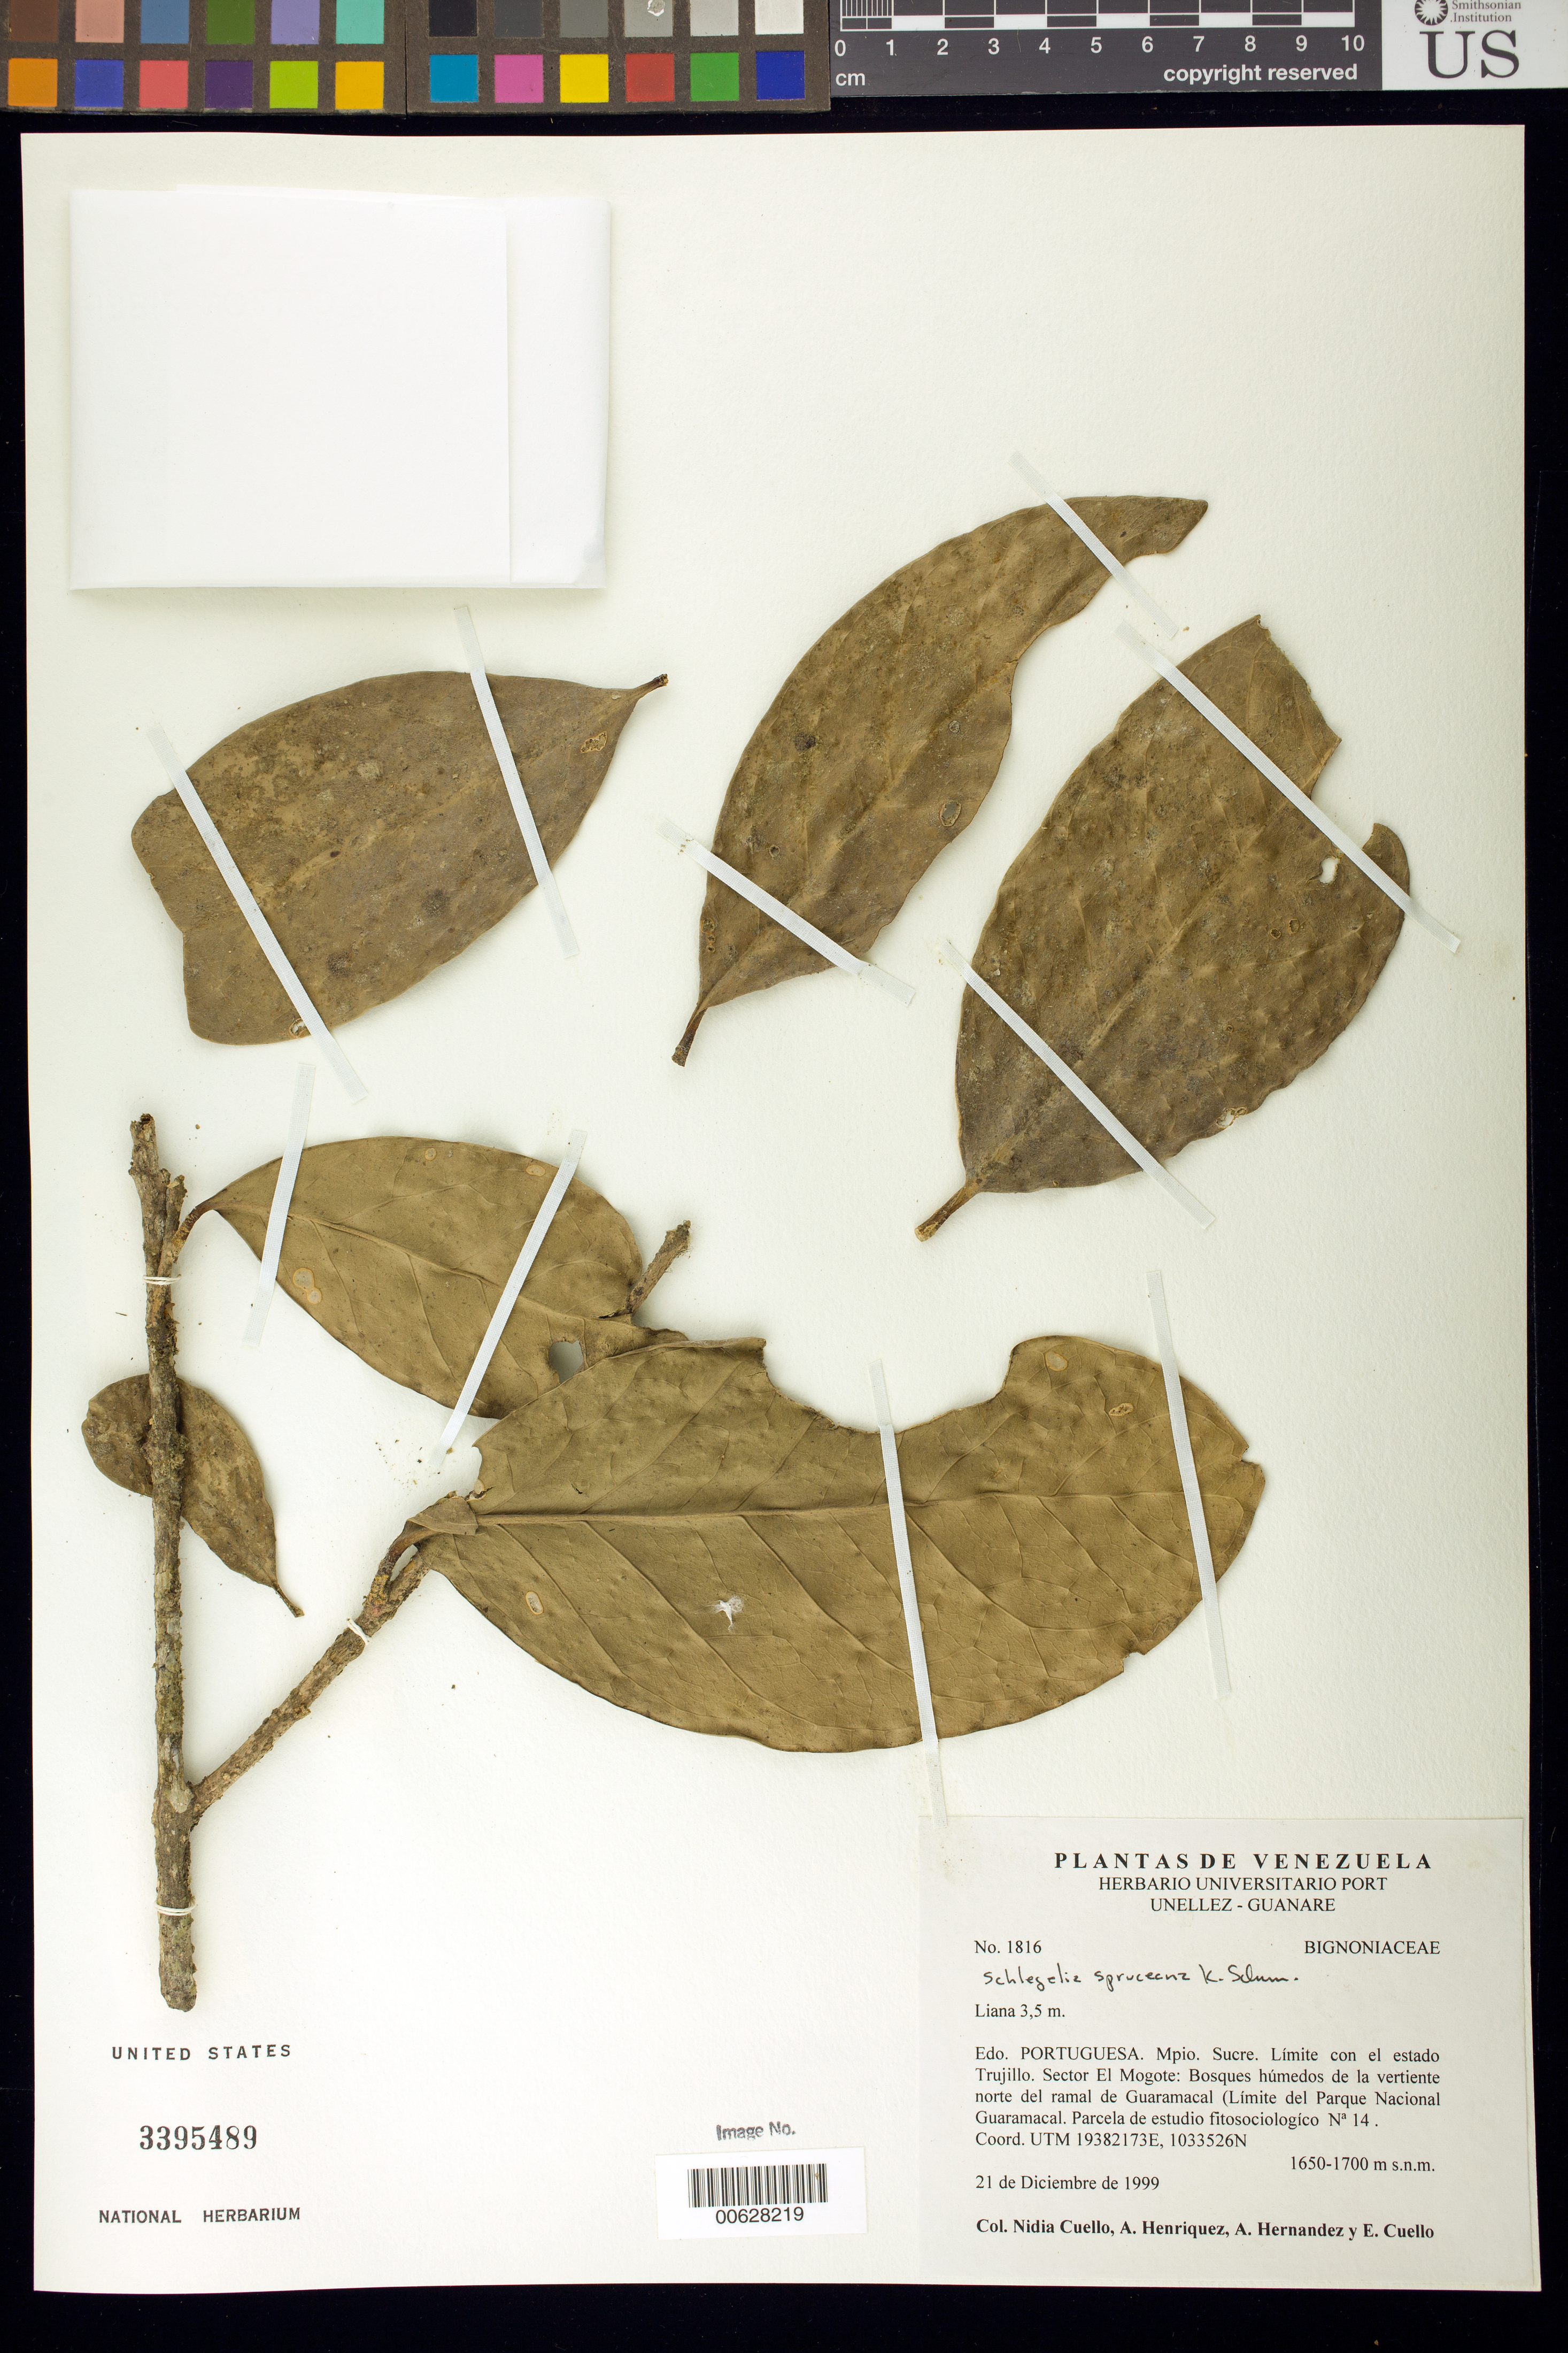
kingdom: Plantae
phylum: Tracheophyta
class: Magnoliopsida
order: Lamiales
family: Schlegeliaceae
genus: Schlegelia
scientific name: Schlegelia spruceana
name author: Bureau & K. Schum.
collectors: N. L. Cuello, A. Henriquez, A. Hernandez & E. Cuello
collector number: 1816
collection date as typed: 21 Dec 1999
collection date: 1999-12-21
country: Venezuela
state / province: Portuguesa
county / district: Sucre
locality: Sector El Mogote, vertiente N ramal de Guaramacal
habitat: Bosques húmedos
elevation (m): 1650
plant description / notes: MO, PORT, US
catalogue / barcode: US 3395489